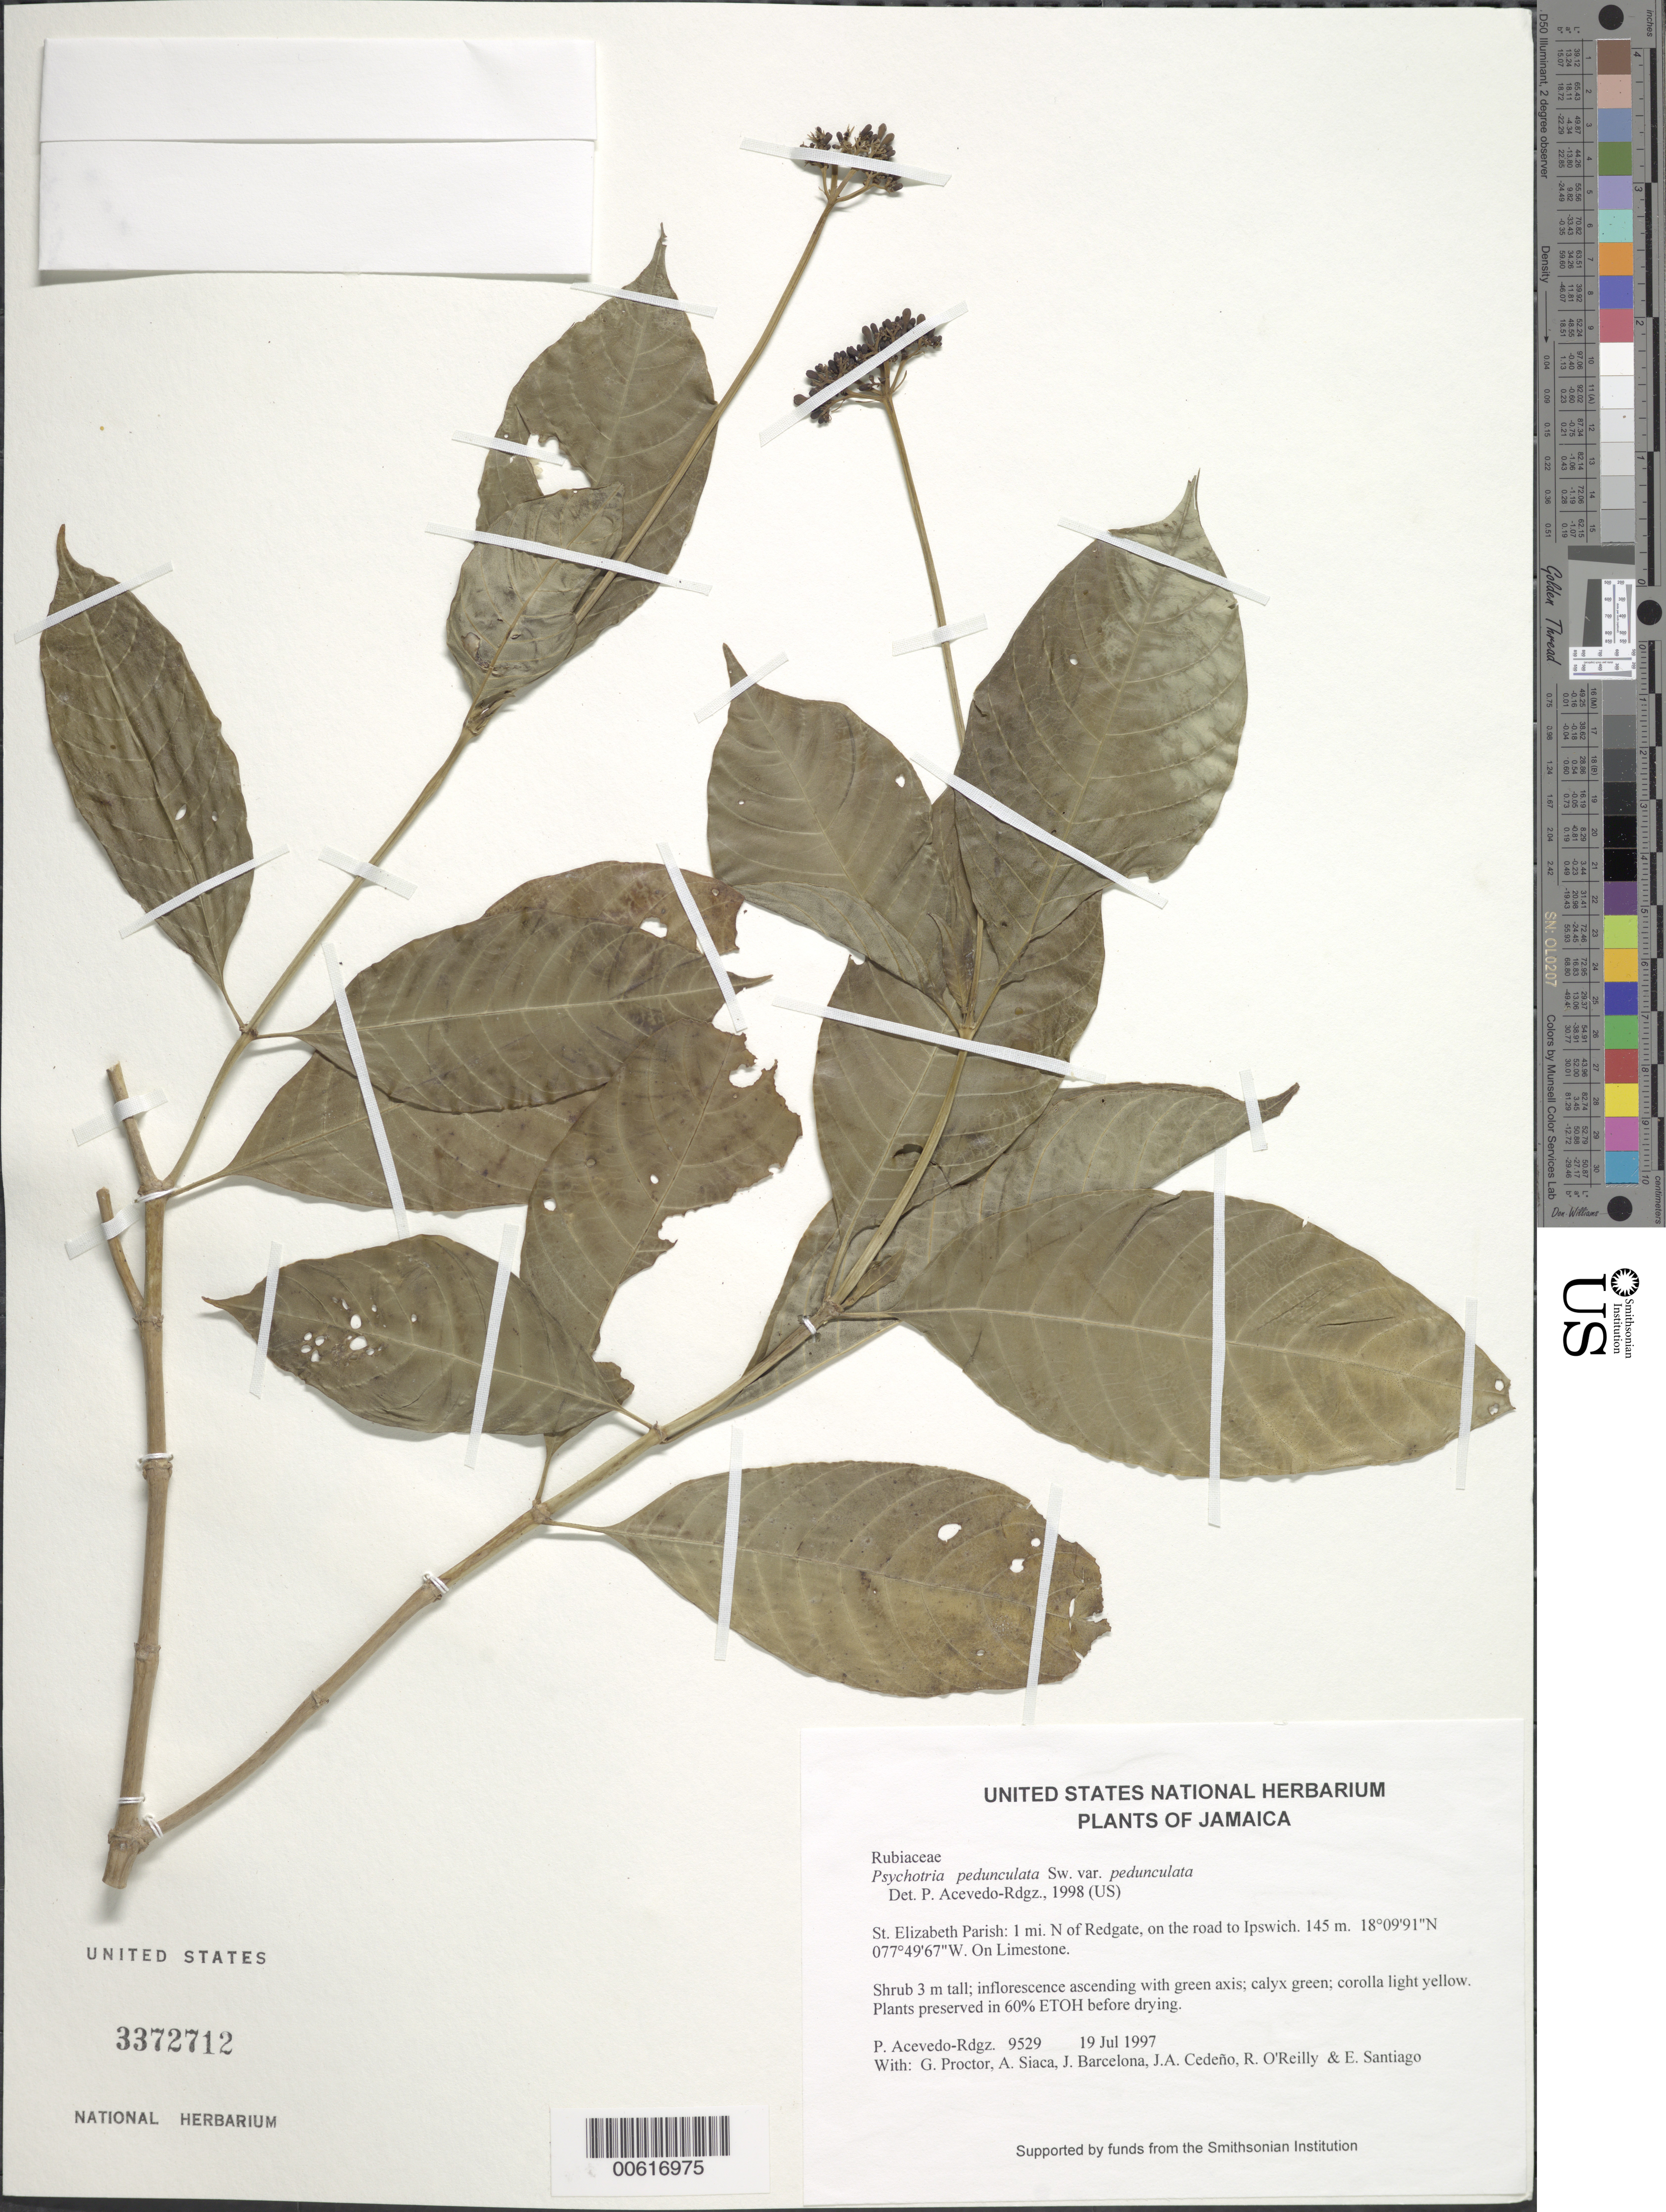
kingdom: Plantae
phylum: Tracheophyta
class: Magnoliopsida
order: Gentianales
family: Rubiaceae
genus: Psychotria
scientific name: Psychotria pedunculata var. pedunculata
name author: Sw.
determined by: Acevedo-Rodríguez, P., (BOT), Smithsonian Institution - National Museum of Natural History (UNITED STATES)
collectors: P. Acevedo-Rodr., G. R. Proctor, A. Siaca, J. Barcelona, J. A. Cedeño M. & R. O'Reilly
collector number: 9529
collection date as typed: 19 Jul 1997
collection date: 1997-07-19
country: Jamaica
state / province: Saint Elizabeth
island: Jamaica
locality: St. Elizabeth Parish: 1 mi. N of Redgate, on the road to Ipswich.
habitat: On Limestone.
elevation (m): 145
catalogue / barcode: US 3372712